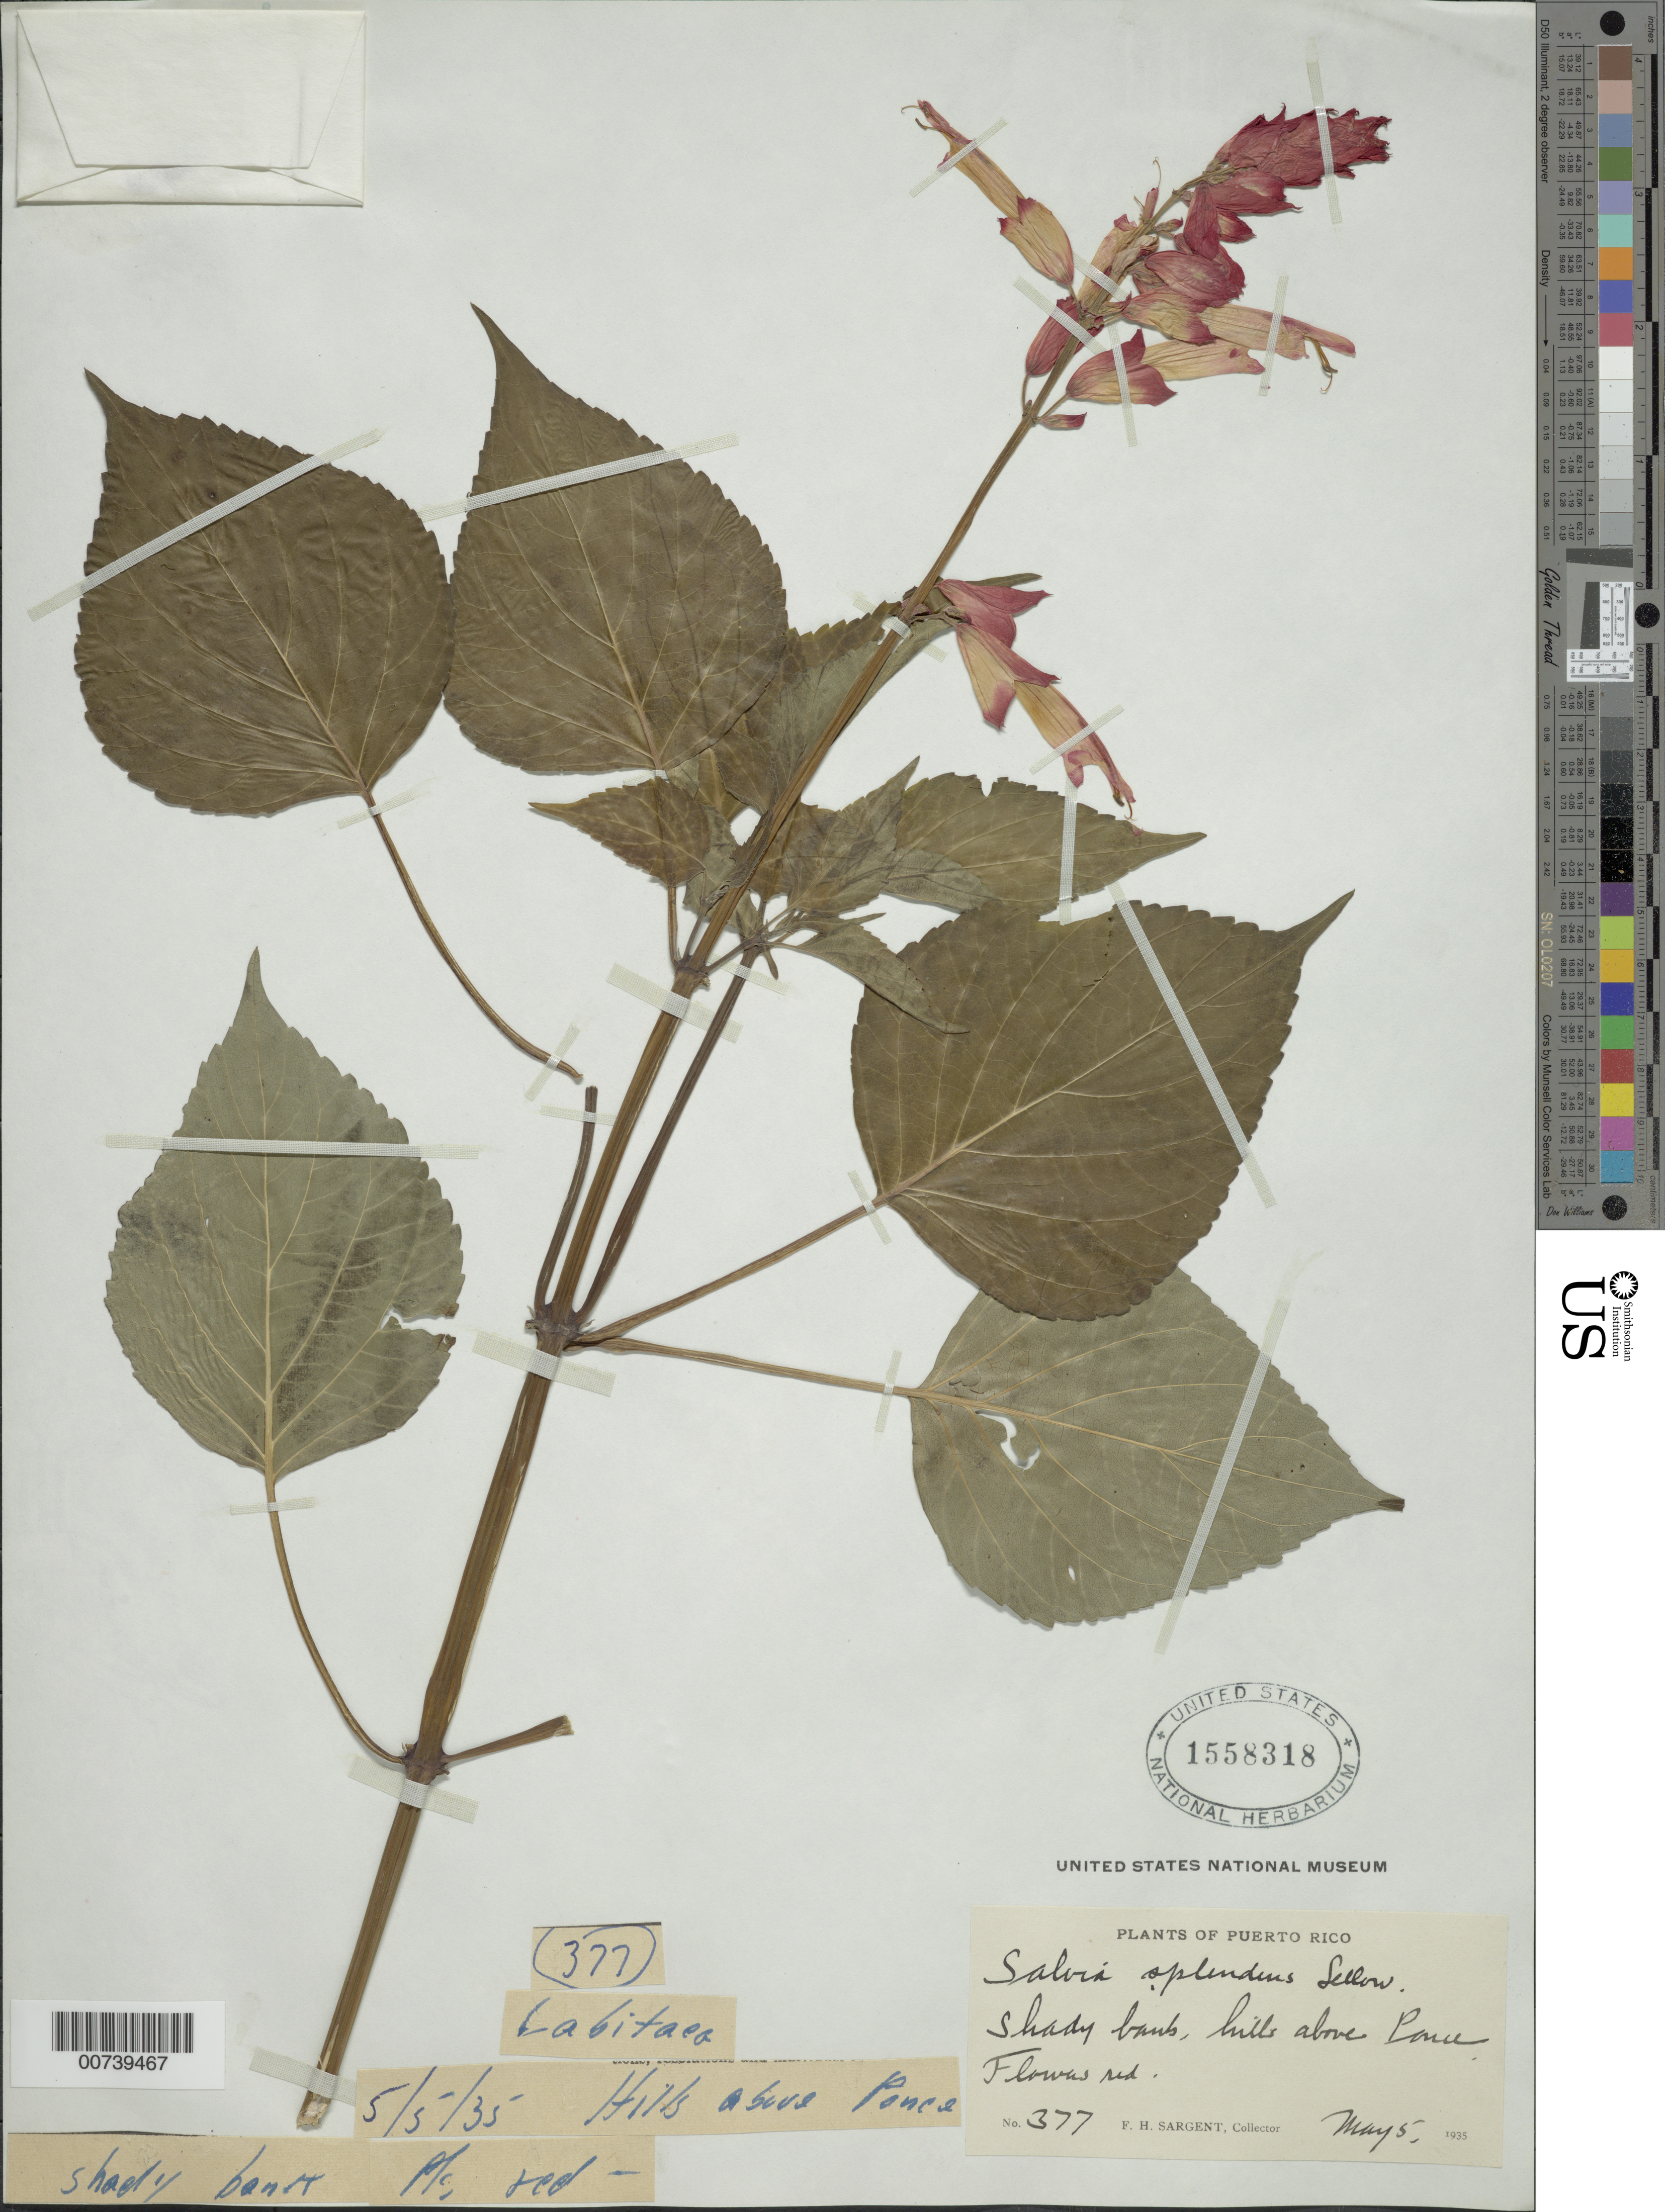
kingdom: Plantae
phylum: Tracheophyta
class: Magnoliopsida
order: Lamiales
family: Lamiaceae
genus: Salvia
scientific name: Salvia splendens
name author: Sellow ex Nees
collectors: F. H. Sargent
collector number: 377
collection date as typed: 05 May 1935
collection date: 1935-05-05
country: Puerto Rico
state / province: Ponce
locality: Hills above Ponce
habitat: Shady bank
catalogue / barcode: US 1558318